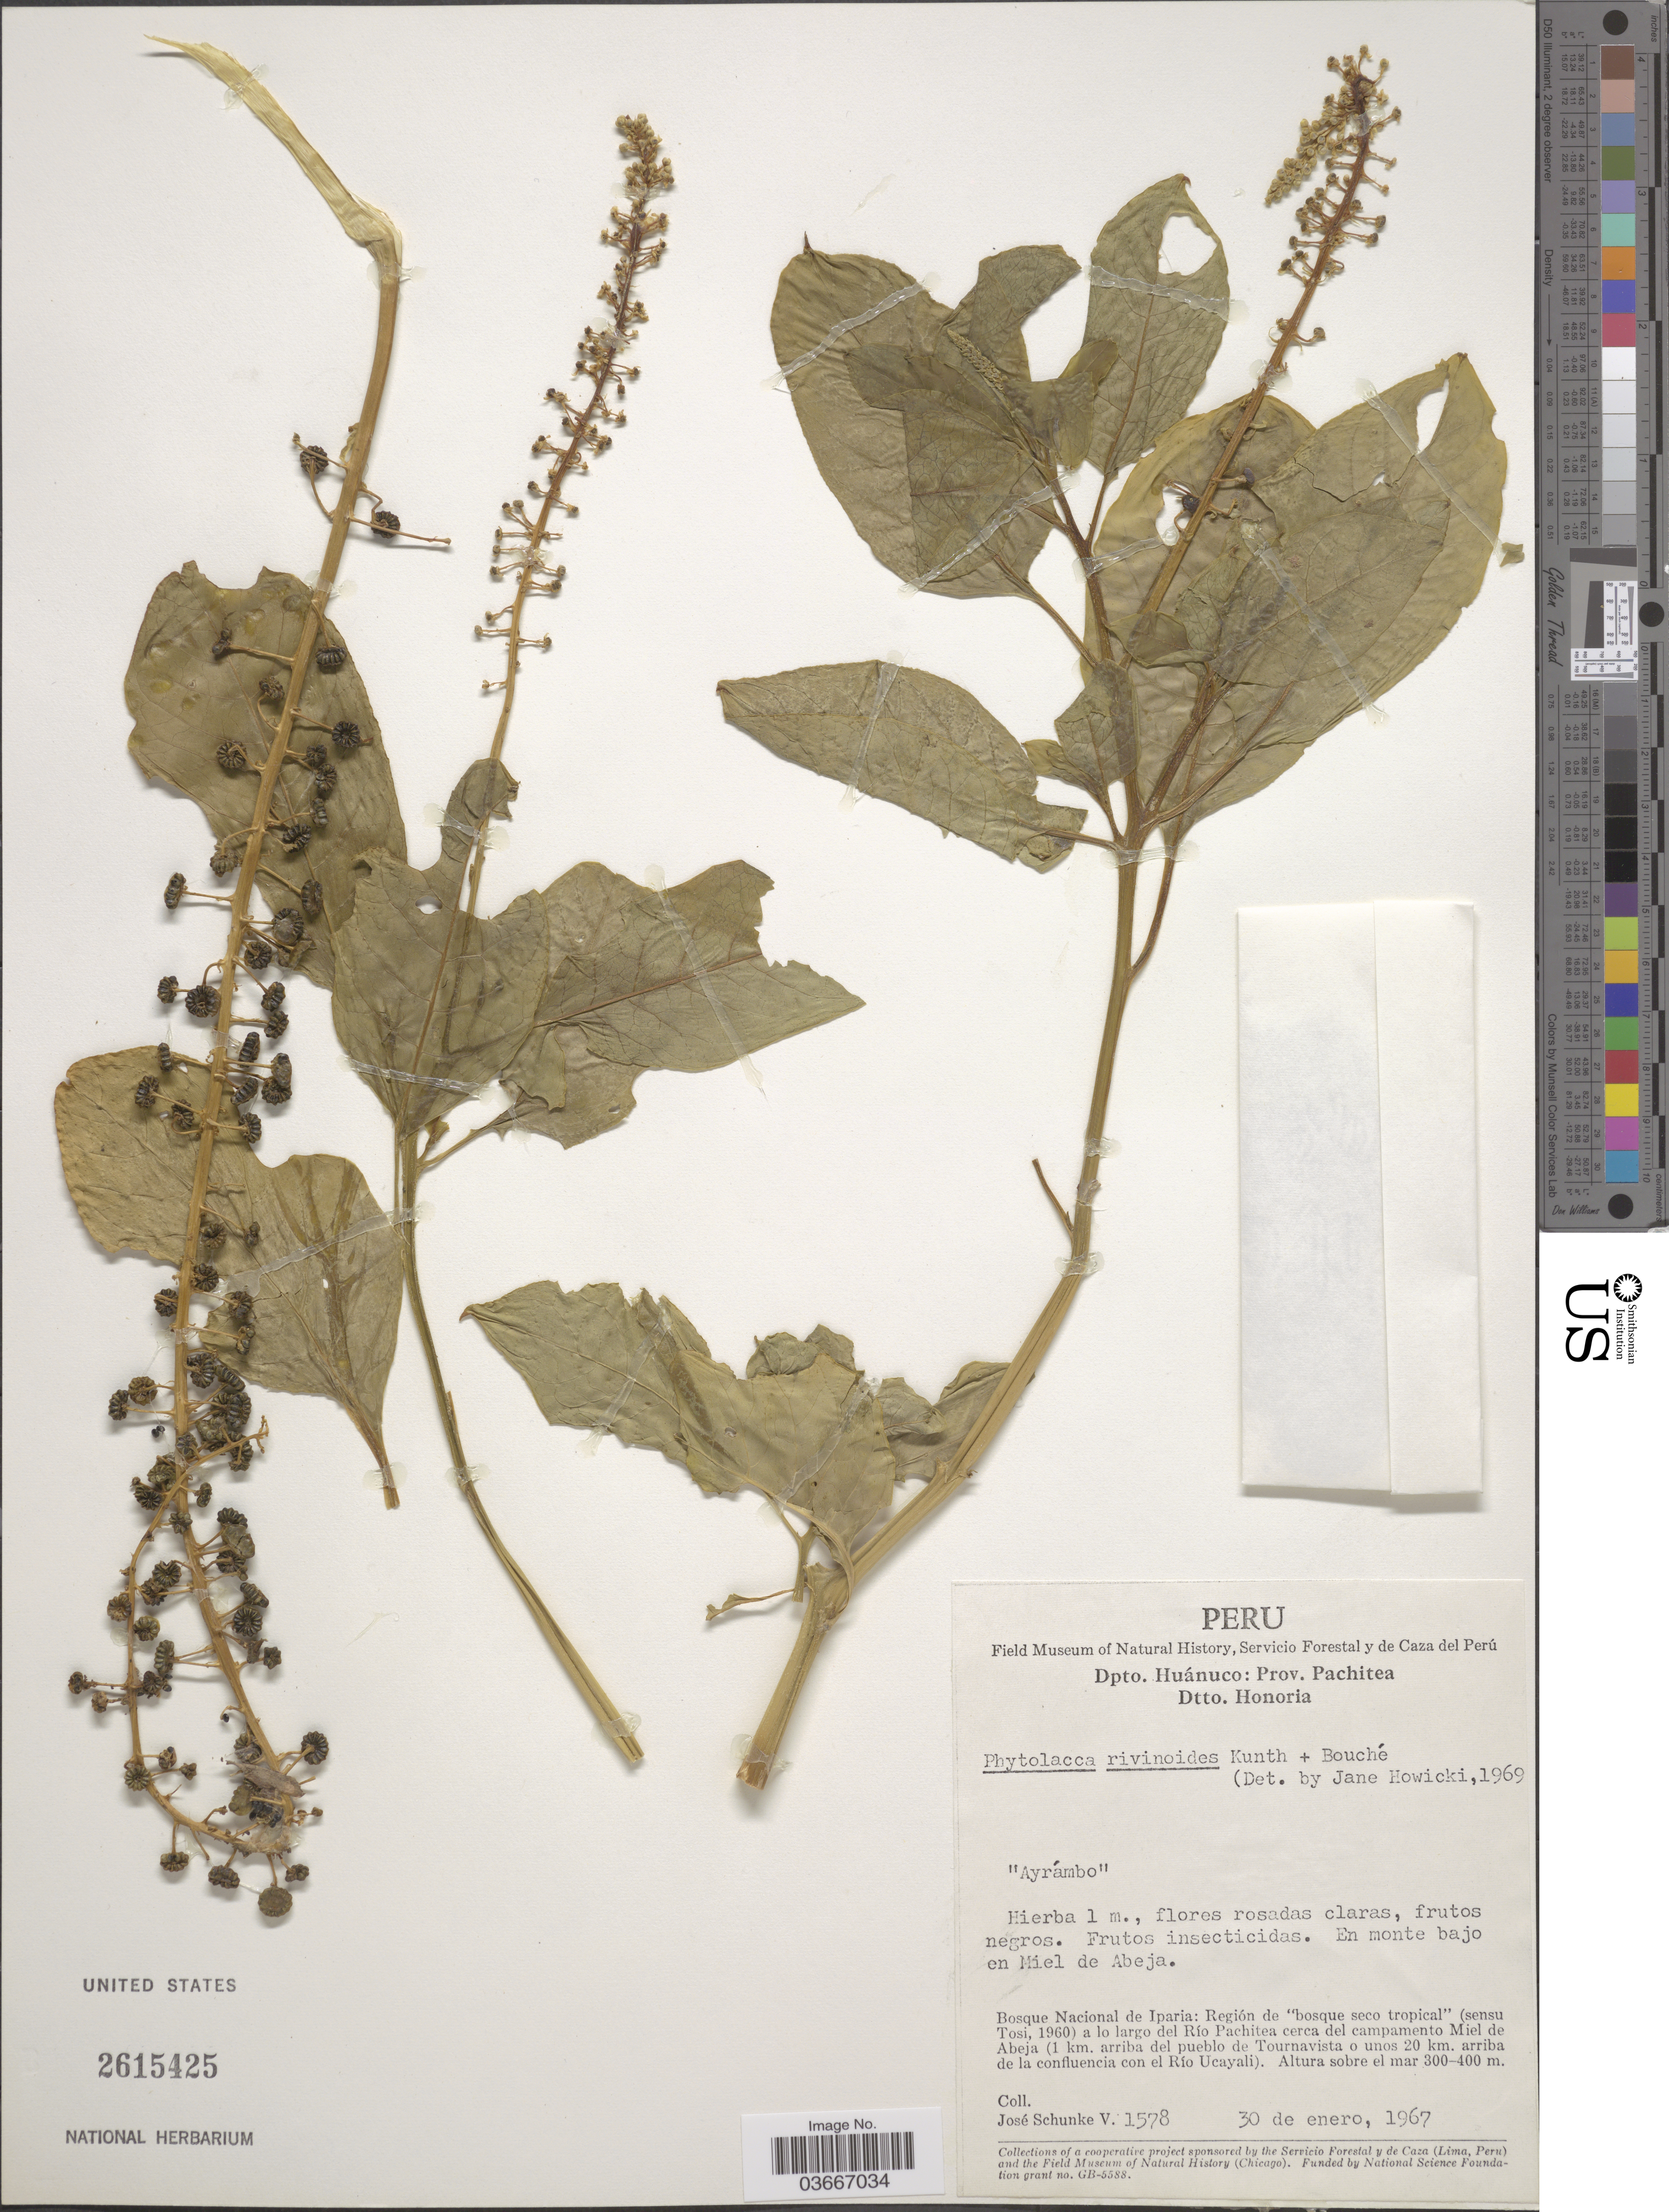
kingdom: Plantae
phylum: Tracheophyta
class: Magnoliopsida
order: Caryophyllales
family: Phytolaccaceae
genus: Phytolacca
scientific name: Phytolacca rivinoides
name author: Kunth & C.D. Bouché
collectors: J. Schunke Vigo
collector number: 1578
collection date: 1967-01-30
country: Peru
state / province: Huánuco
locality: Dpto. Huánuco: Prov. Pachitea. Dtto. Honoria. En monte bajo en Miel de Abeja. Bosque Nacional de Iparia: Región de "bosque seco tropical" (sensu Tosi, 1960) a lo largo del Río Pachitea cerca del campamento Miel de Abjea (1 km. arriba del pueblo de Tournavista o unos 20 km. arriba de la confluencia con el Río Ucayali).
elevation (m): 300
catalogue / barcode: US 2615425